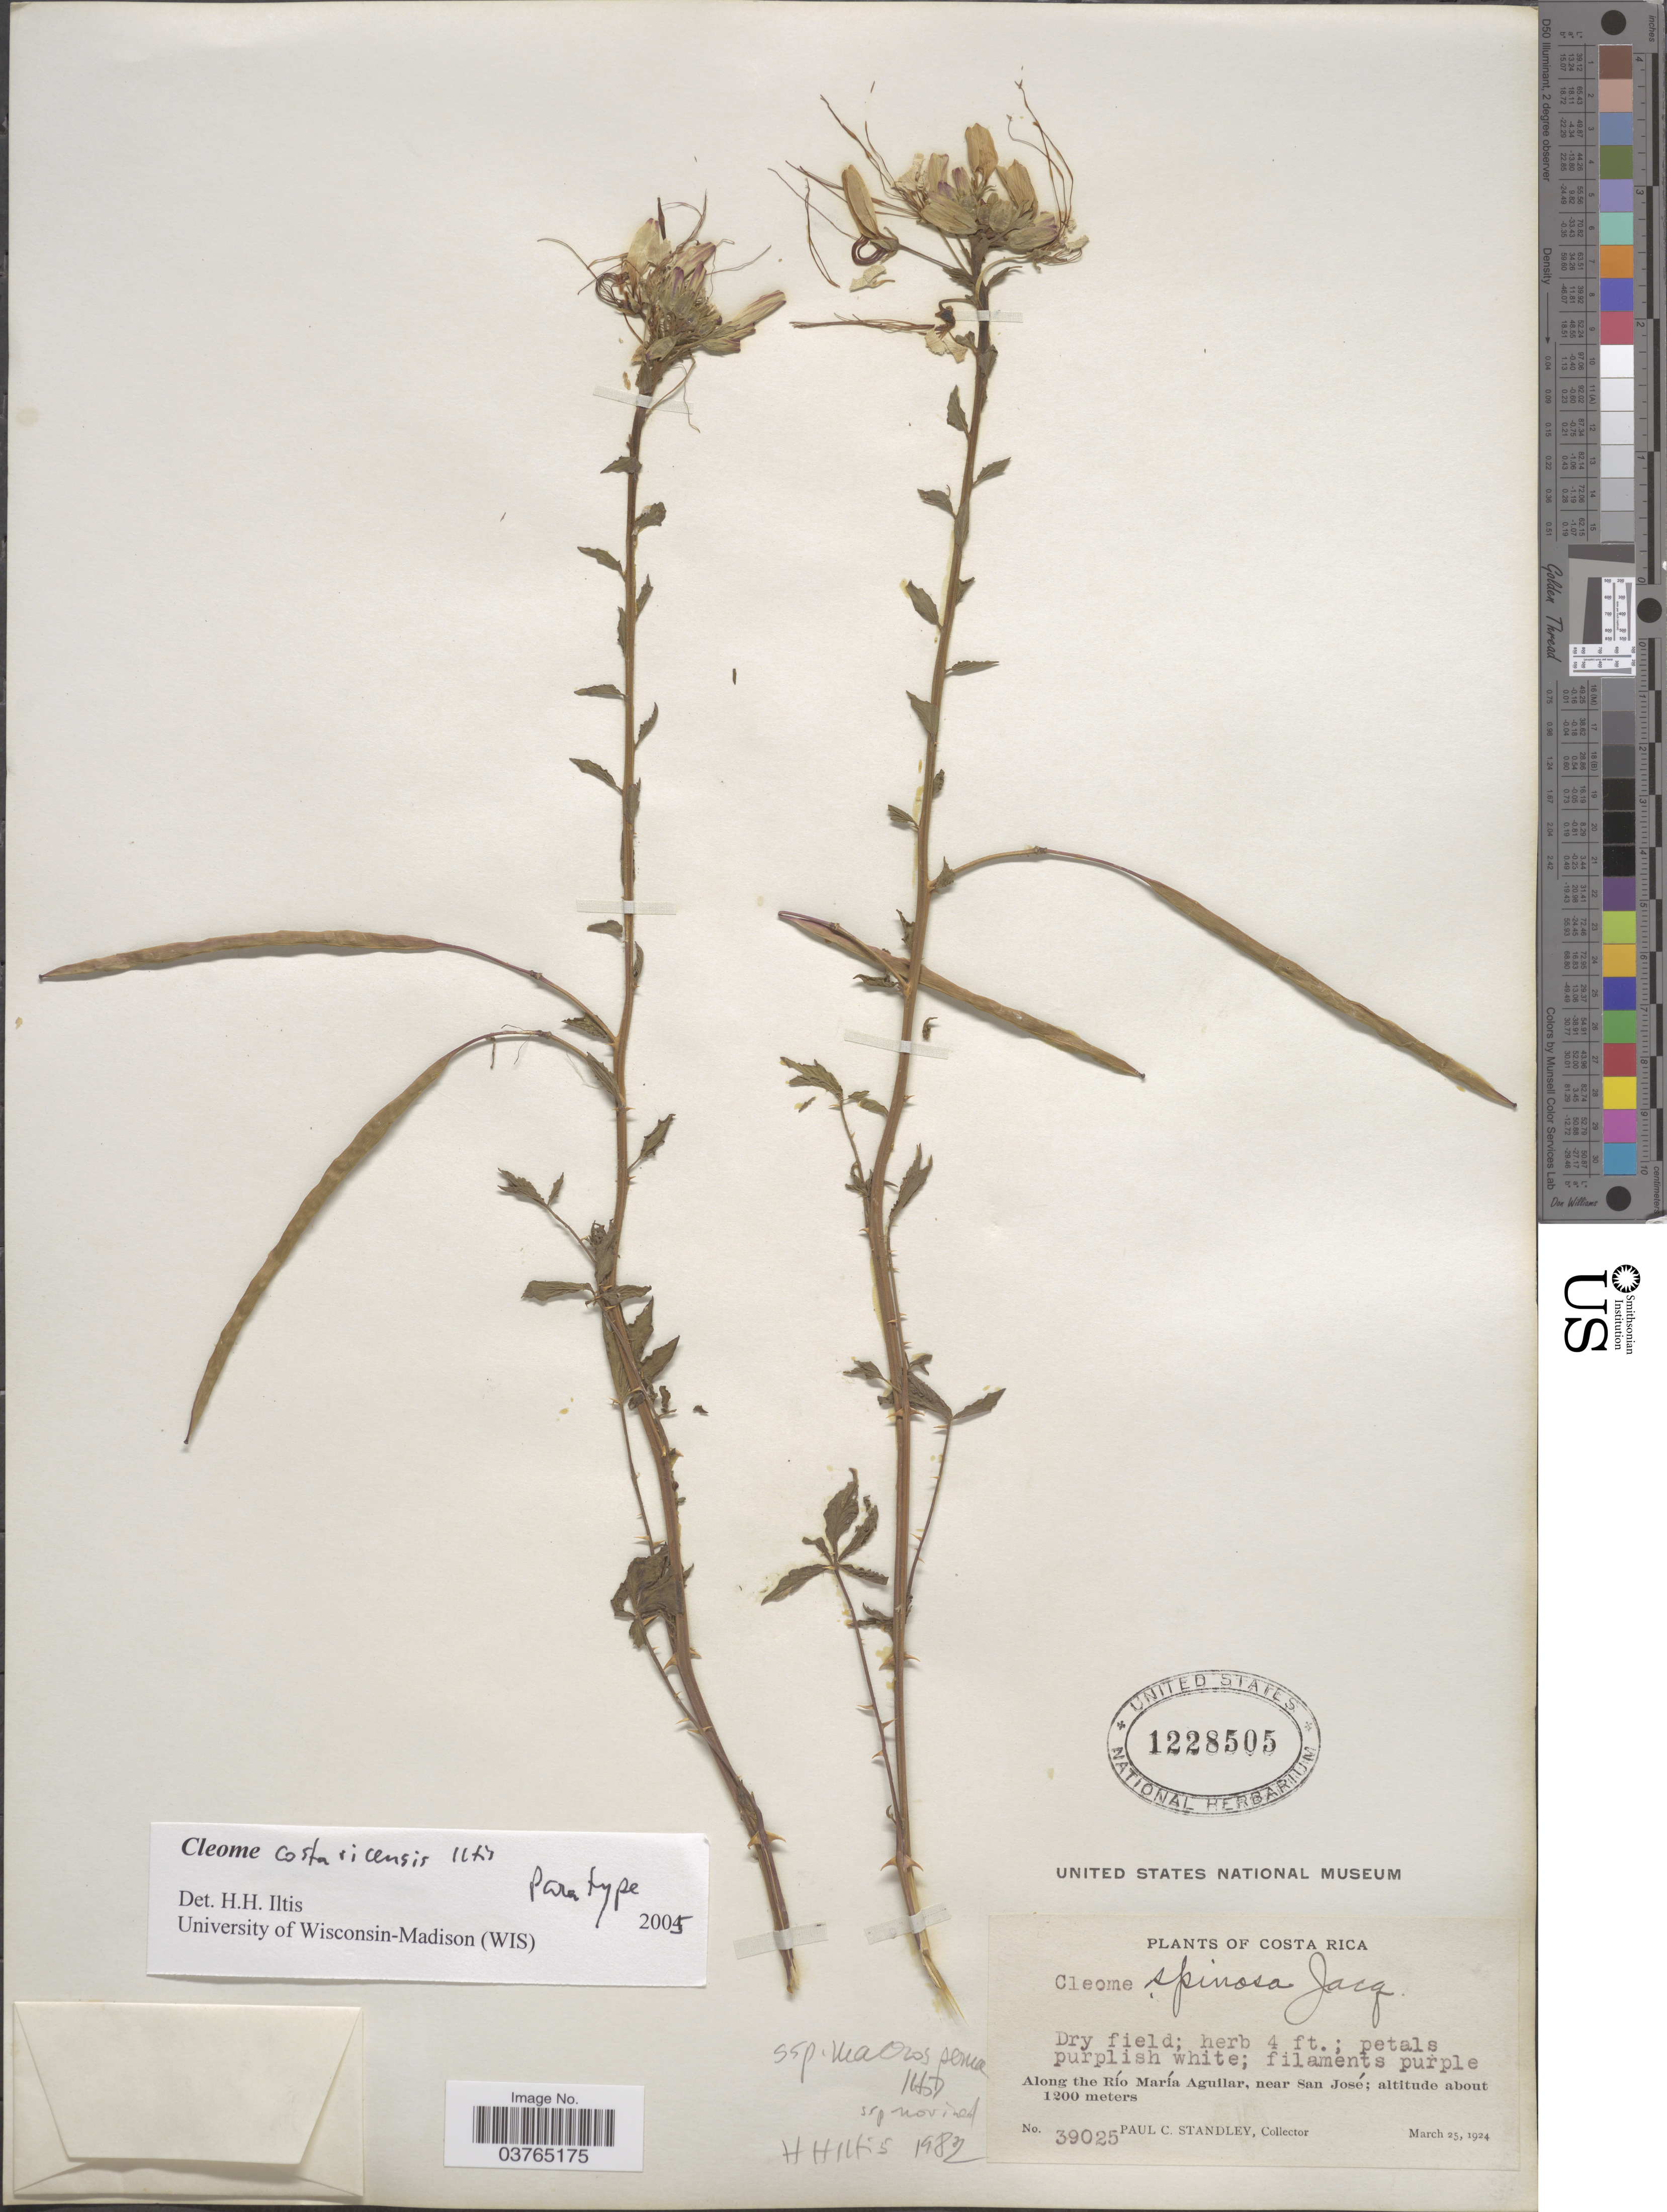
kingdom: Plantae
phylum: Tracheophyta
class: Magnoliopsida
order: Brassicales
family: Cleomaceae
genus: Tarenaya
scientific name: Tarenaya costaricensis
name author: (Iltis) Iltis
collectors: P. C. Standley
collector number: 39025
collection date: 1924-03-25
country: Costa Rica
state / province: San José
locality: Along the Río María Aguilar, near San José.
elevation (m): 1200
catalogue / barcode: US 1228505